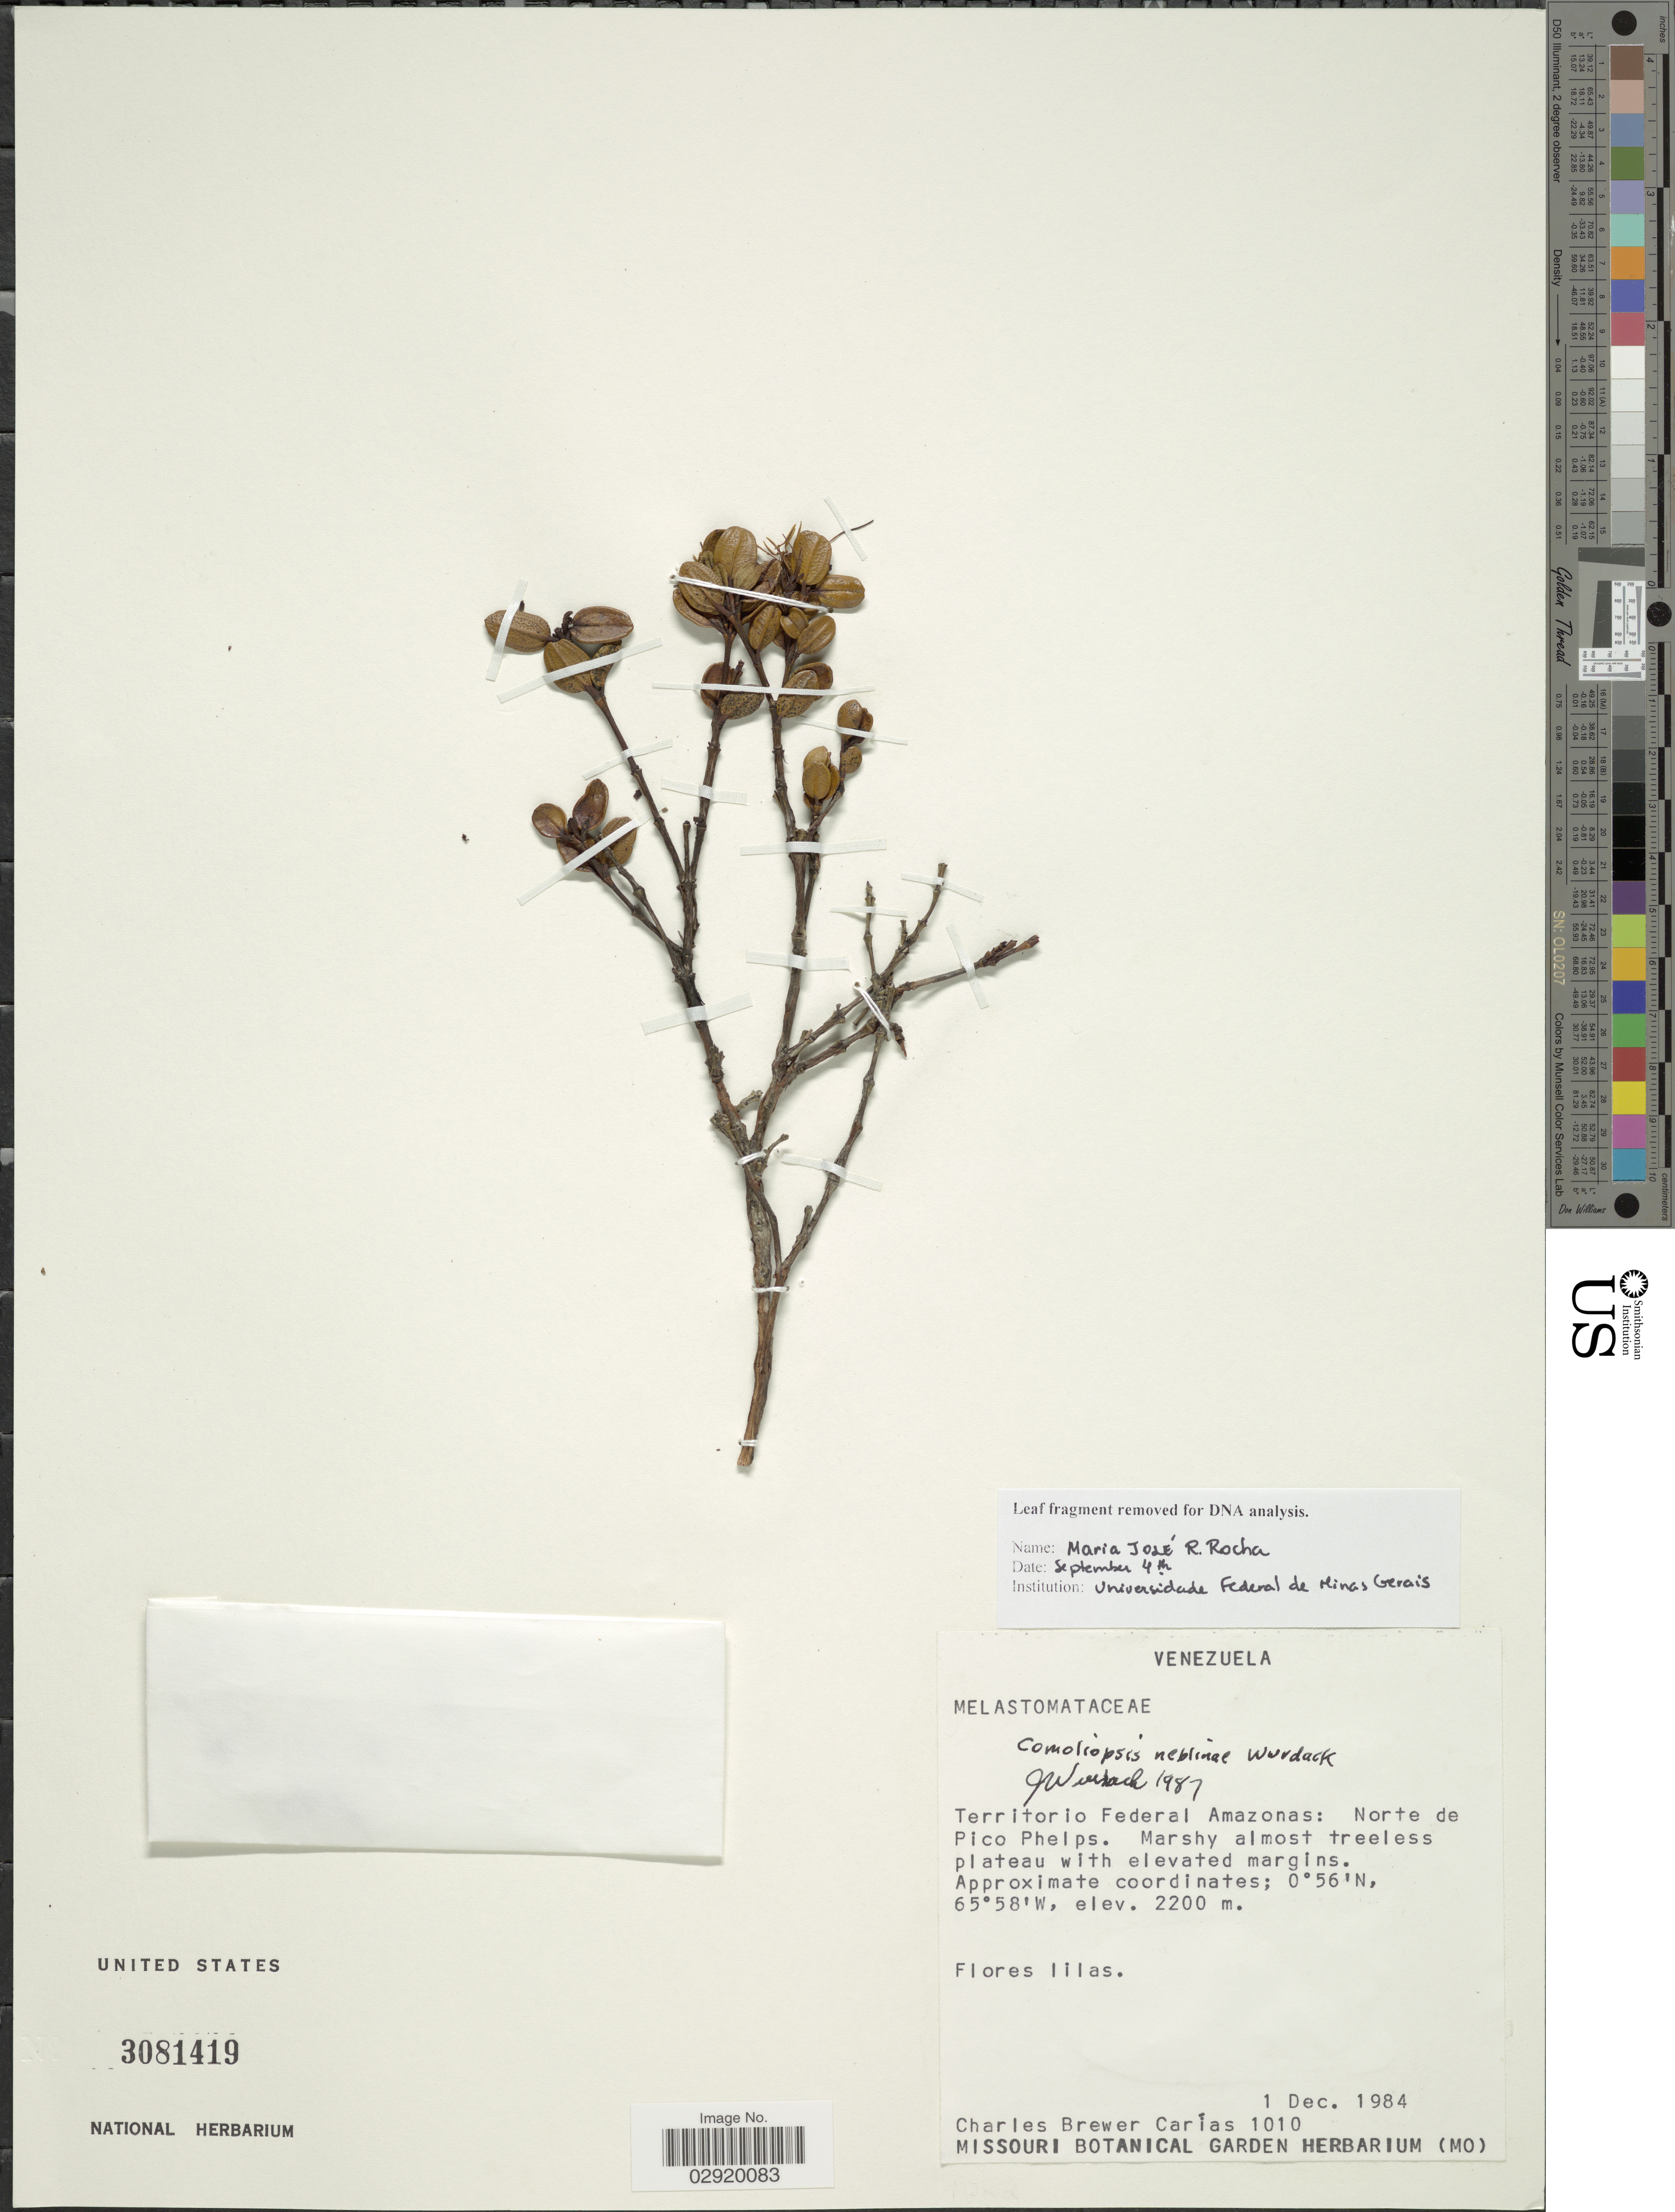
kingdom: Plantae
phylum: Tracheophyta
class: Magnoliopsida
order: Myrtales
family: Melastomataceae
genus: Comoliopsis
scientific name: Comoliopsis neblinae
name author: Wurdack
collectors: C. Brewer-Carias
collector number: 1010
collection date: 1984-12-01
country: Venezuela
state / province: Amazonas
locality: Territorio Federal Amazonas: Norte de Pico Phelps.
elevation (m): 2200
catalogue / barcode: US 3081419